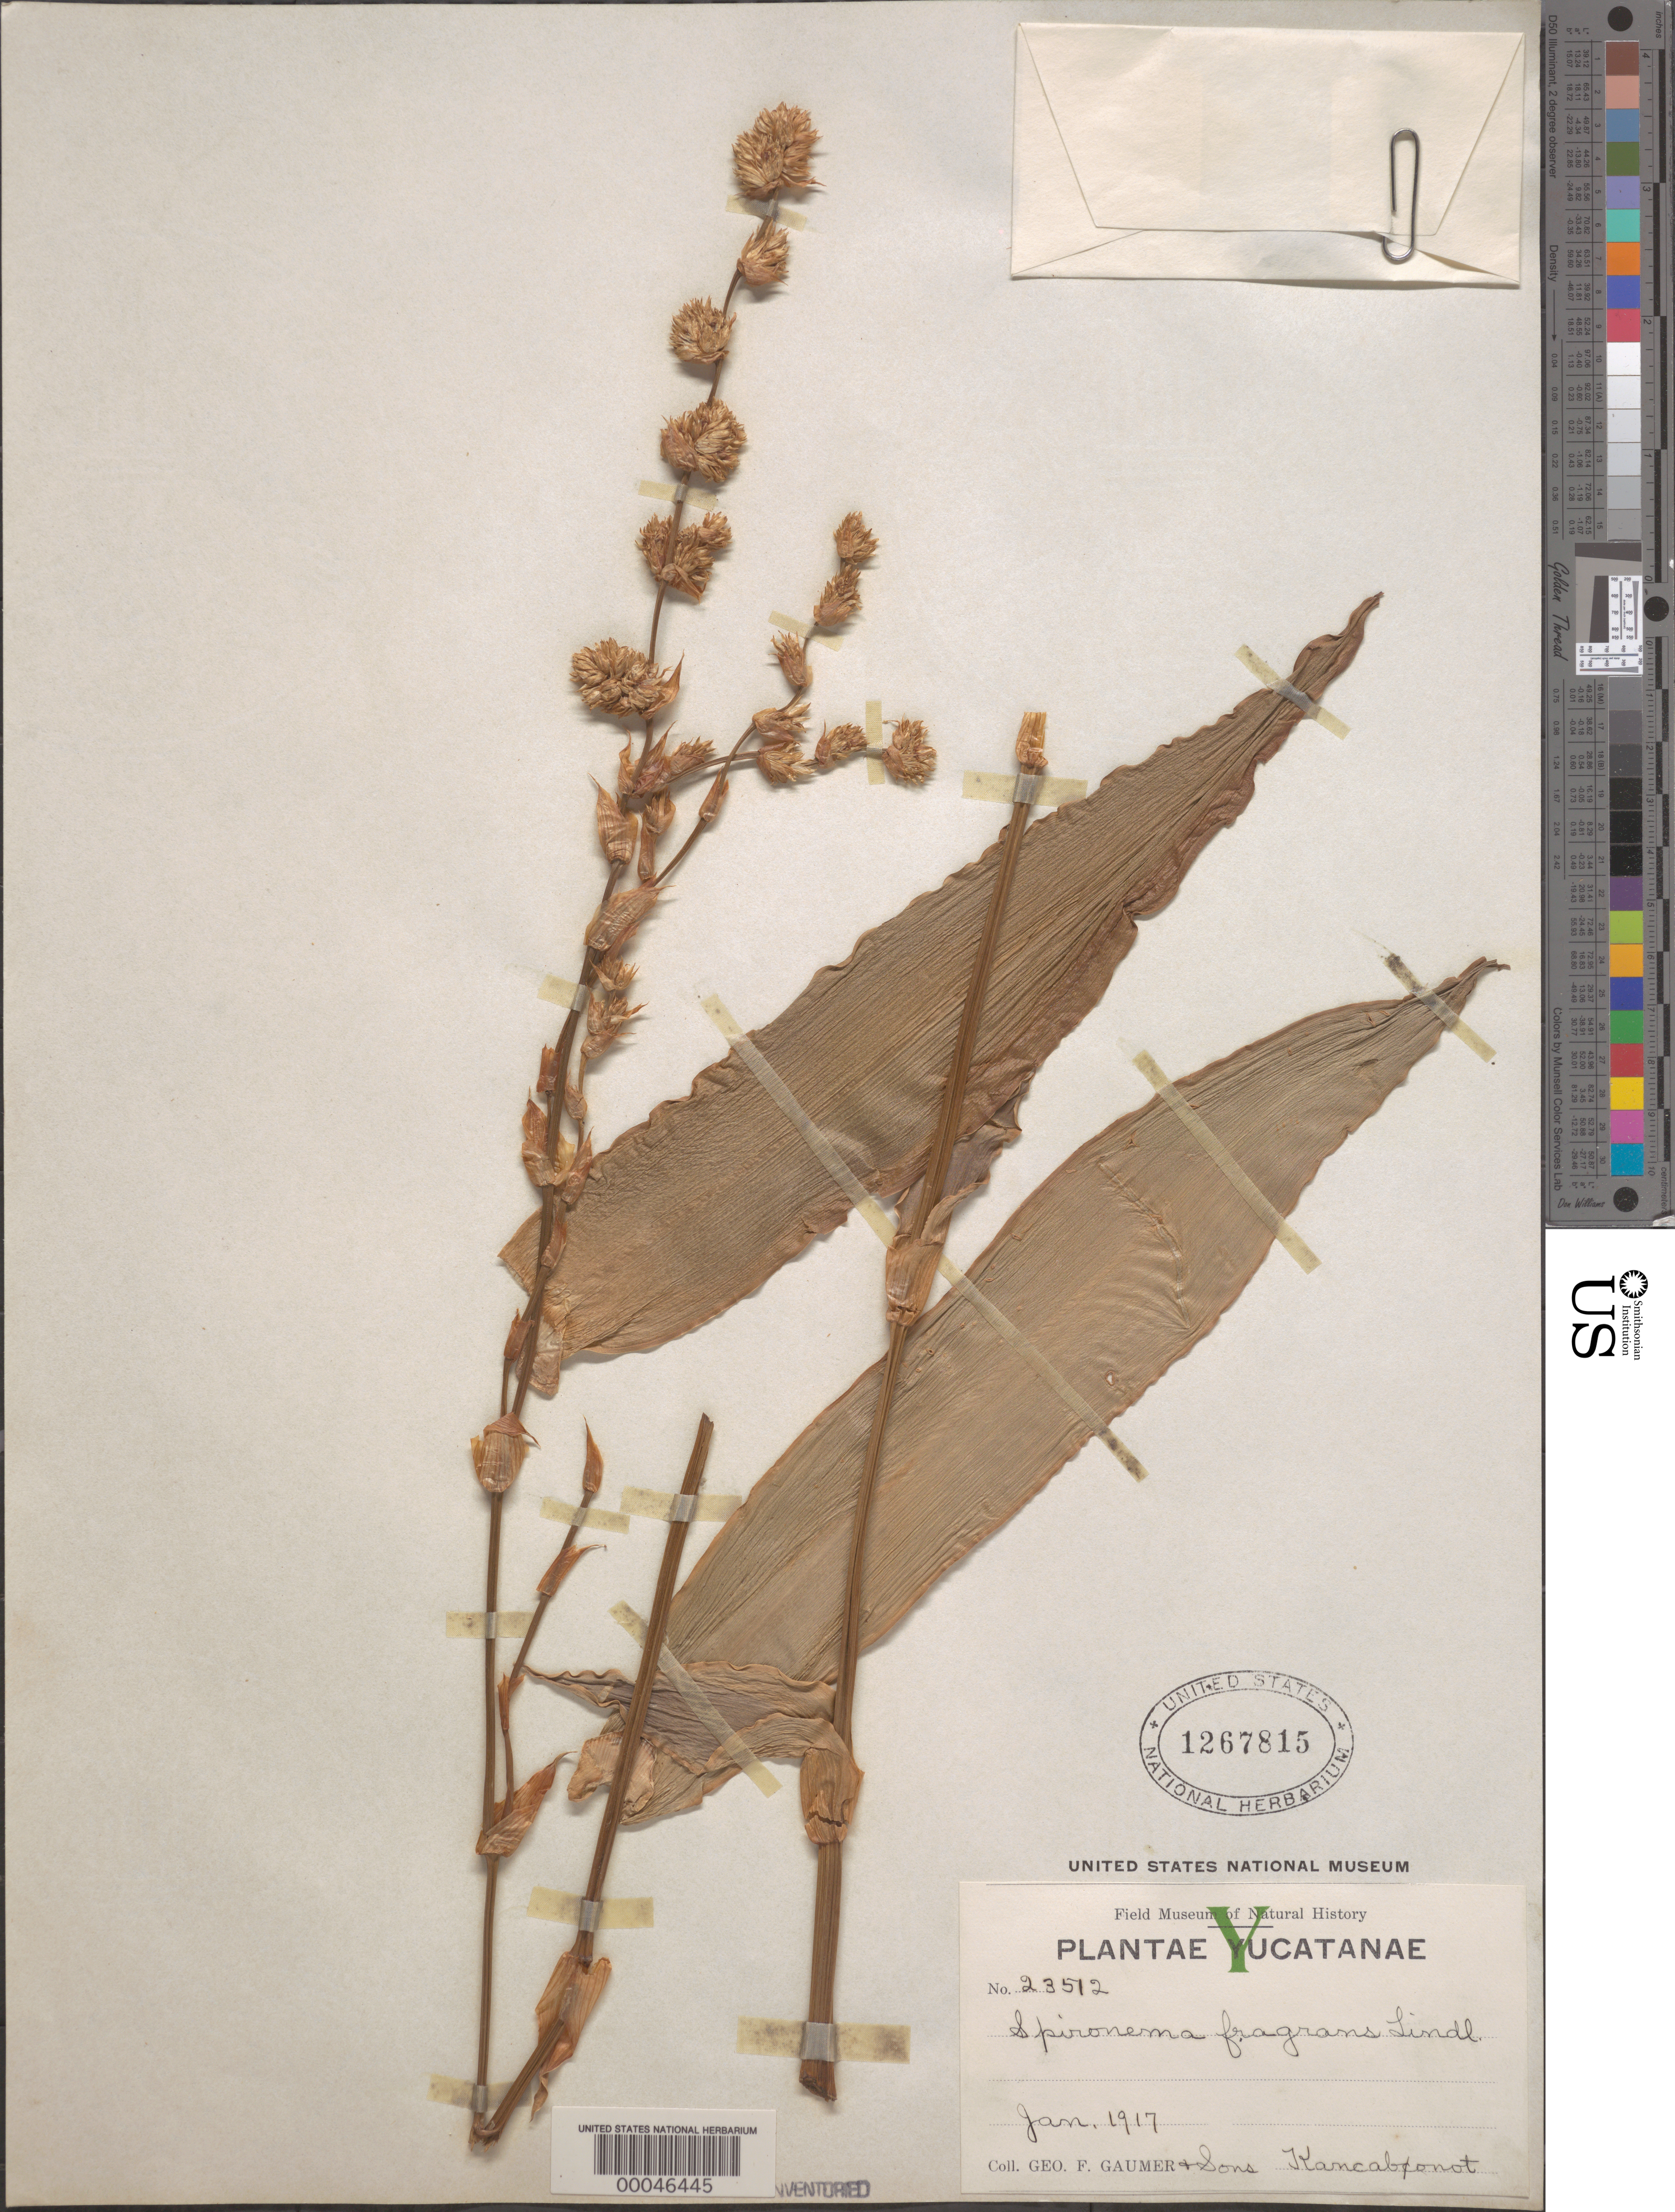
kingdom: Plantae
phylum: Tracheophyta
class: Liliopsida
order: Commelinales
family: Commelinaceae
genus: Callisia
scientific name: Callisia fragrans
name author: (Lindl.) Woodson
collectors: G. F. Gaumer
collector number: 23512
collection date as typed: Jan 1917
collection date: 1917-01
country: Mexico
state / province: Yucatán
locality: Kancabonot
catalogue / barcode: US 1267815